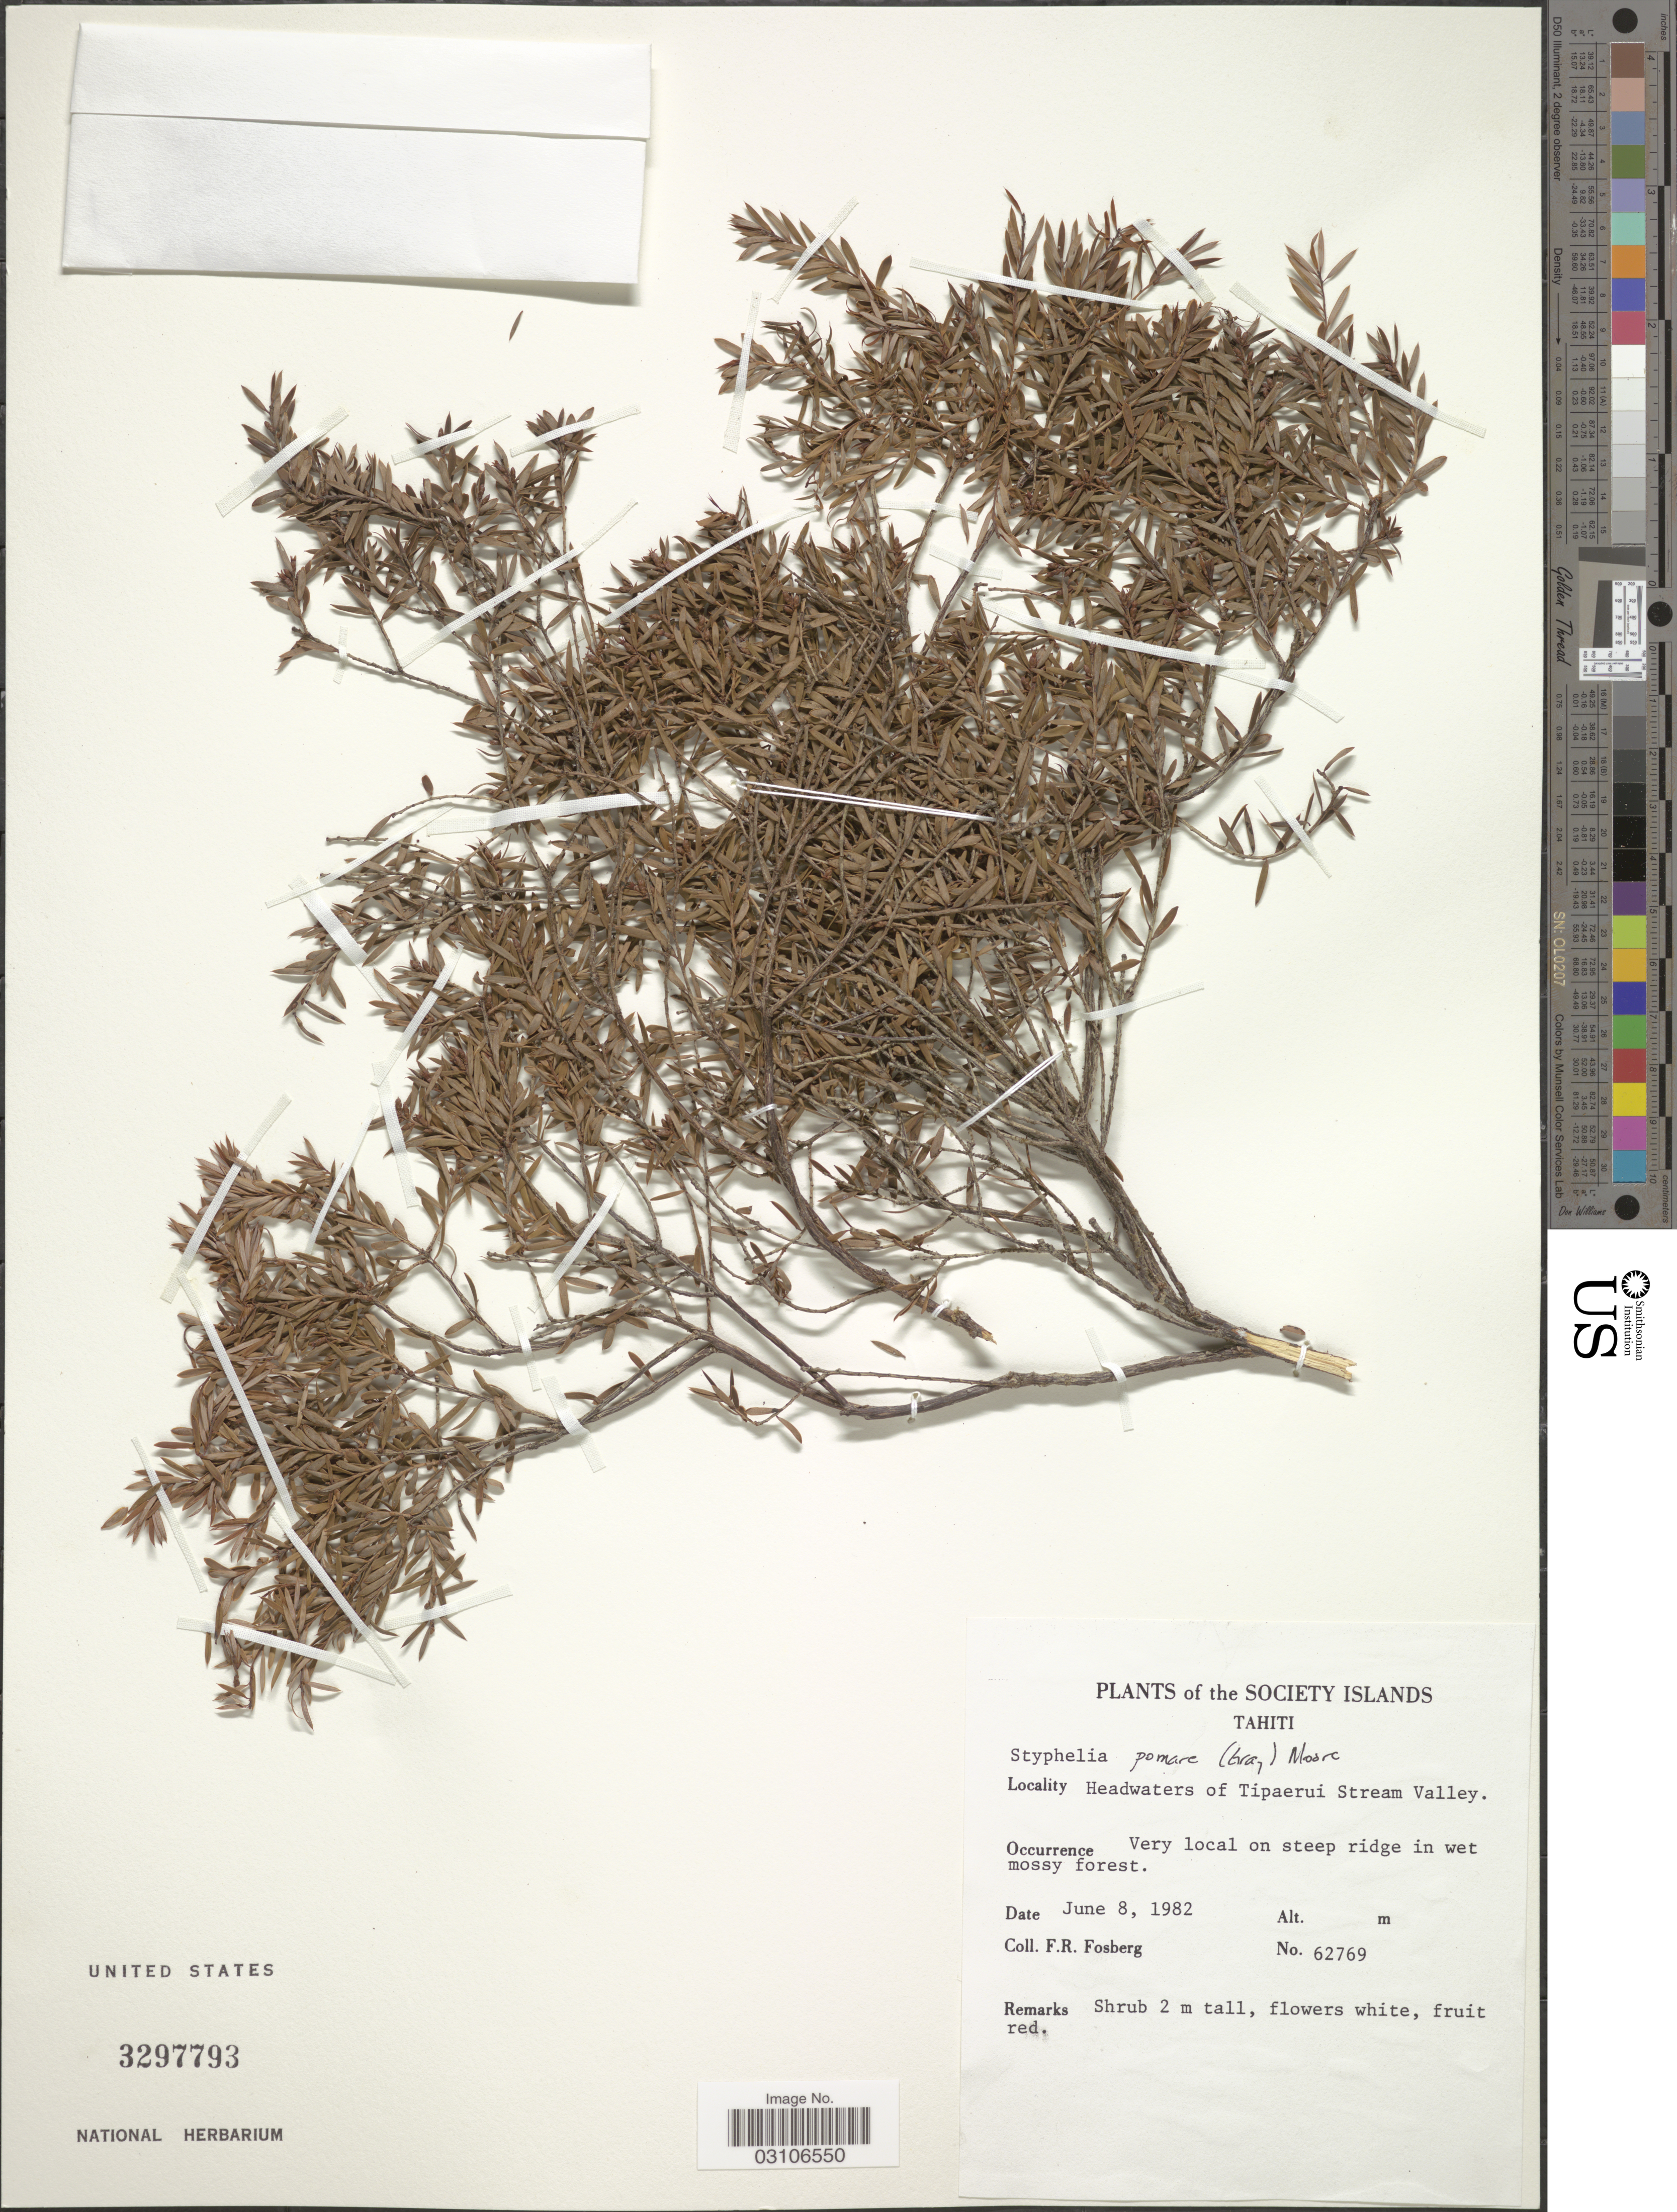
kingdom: Plantae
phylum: Tracheophyta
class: Magnoliopsida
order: Ericales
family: Ericaceae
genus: Styphelia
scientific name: Styphelia pomarae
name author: (A. Gray) J.W. Moore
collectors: F. R. Fosberg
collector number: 62769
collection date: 1982-06-08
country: French Polynesia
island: Tahiti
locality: Society Islands. Tahiti. Headwater of Tipaerui Stream Valley.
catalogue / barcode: US 3297793